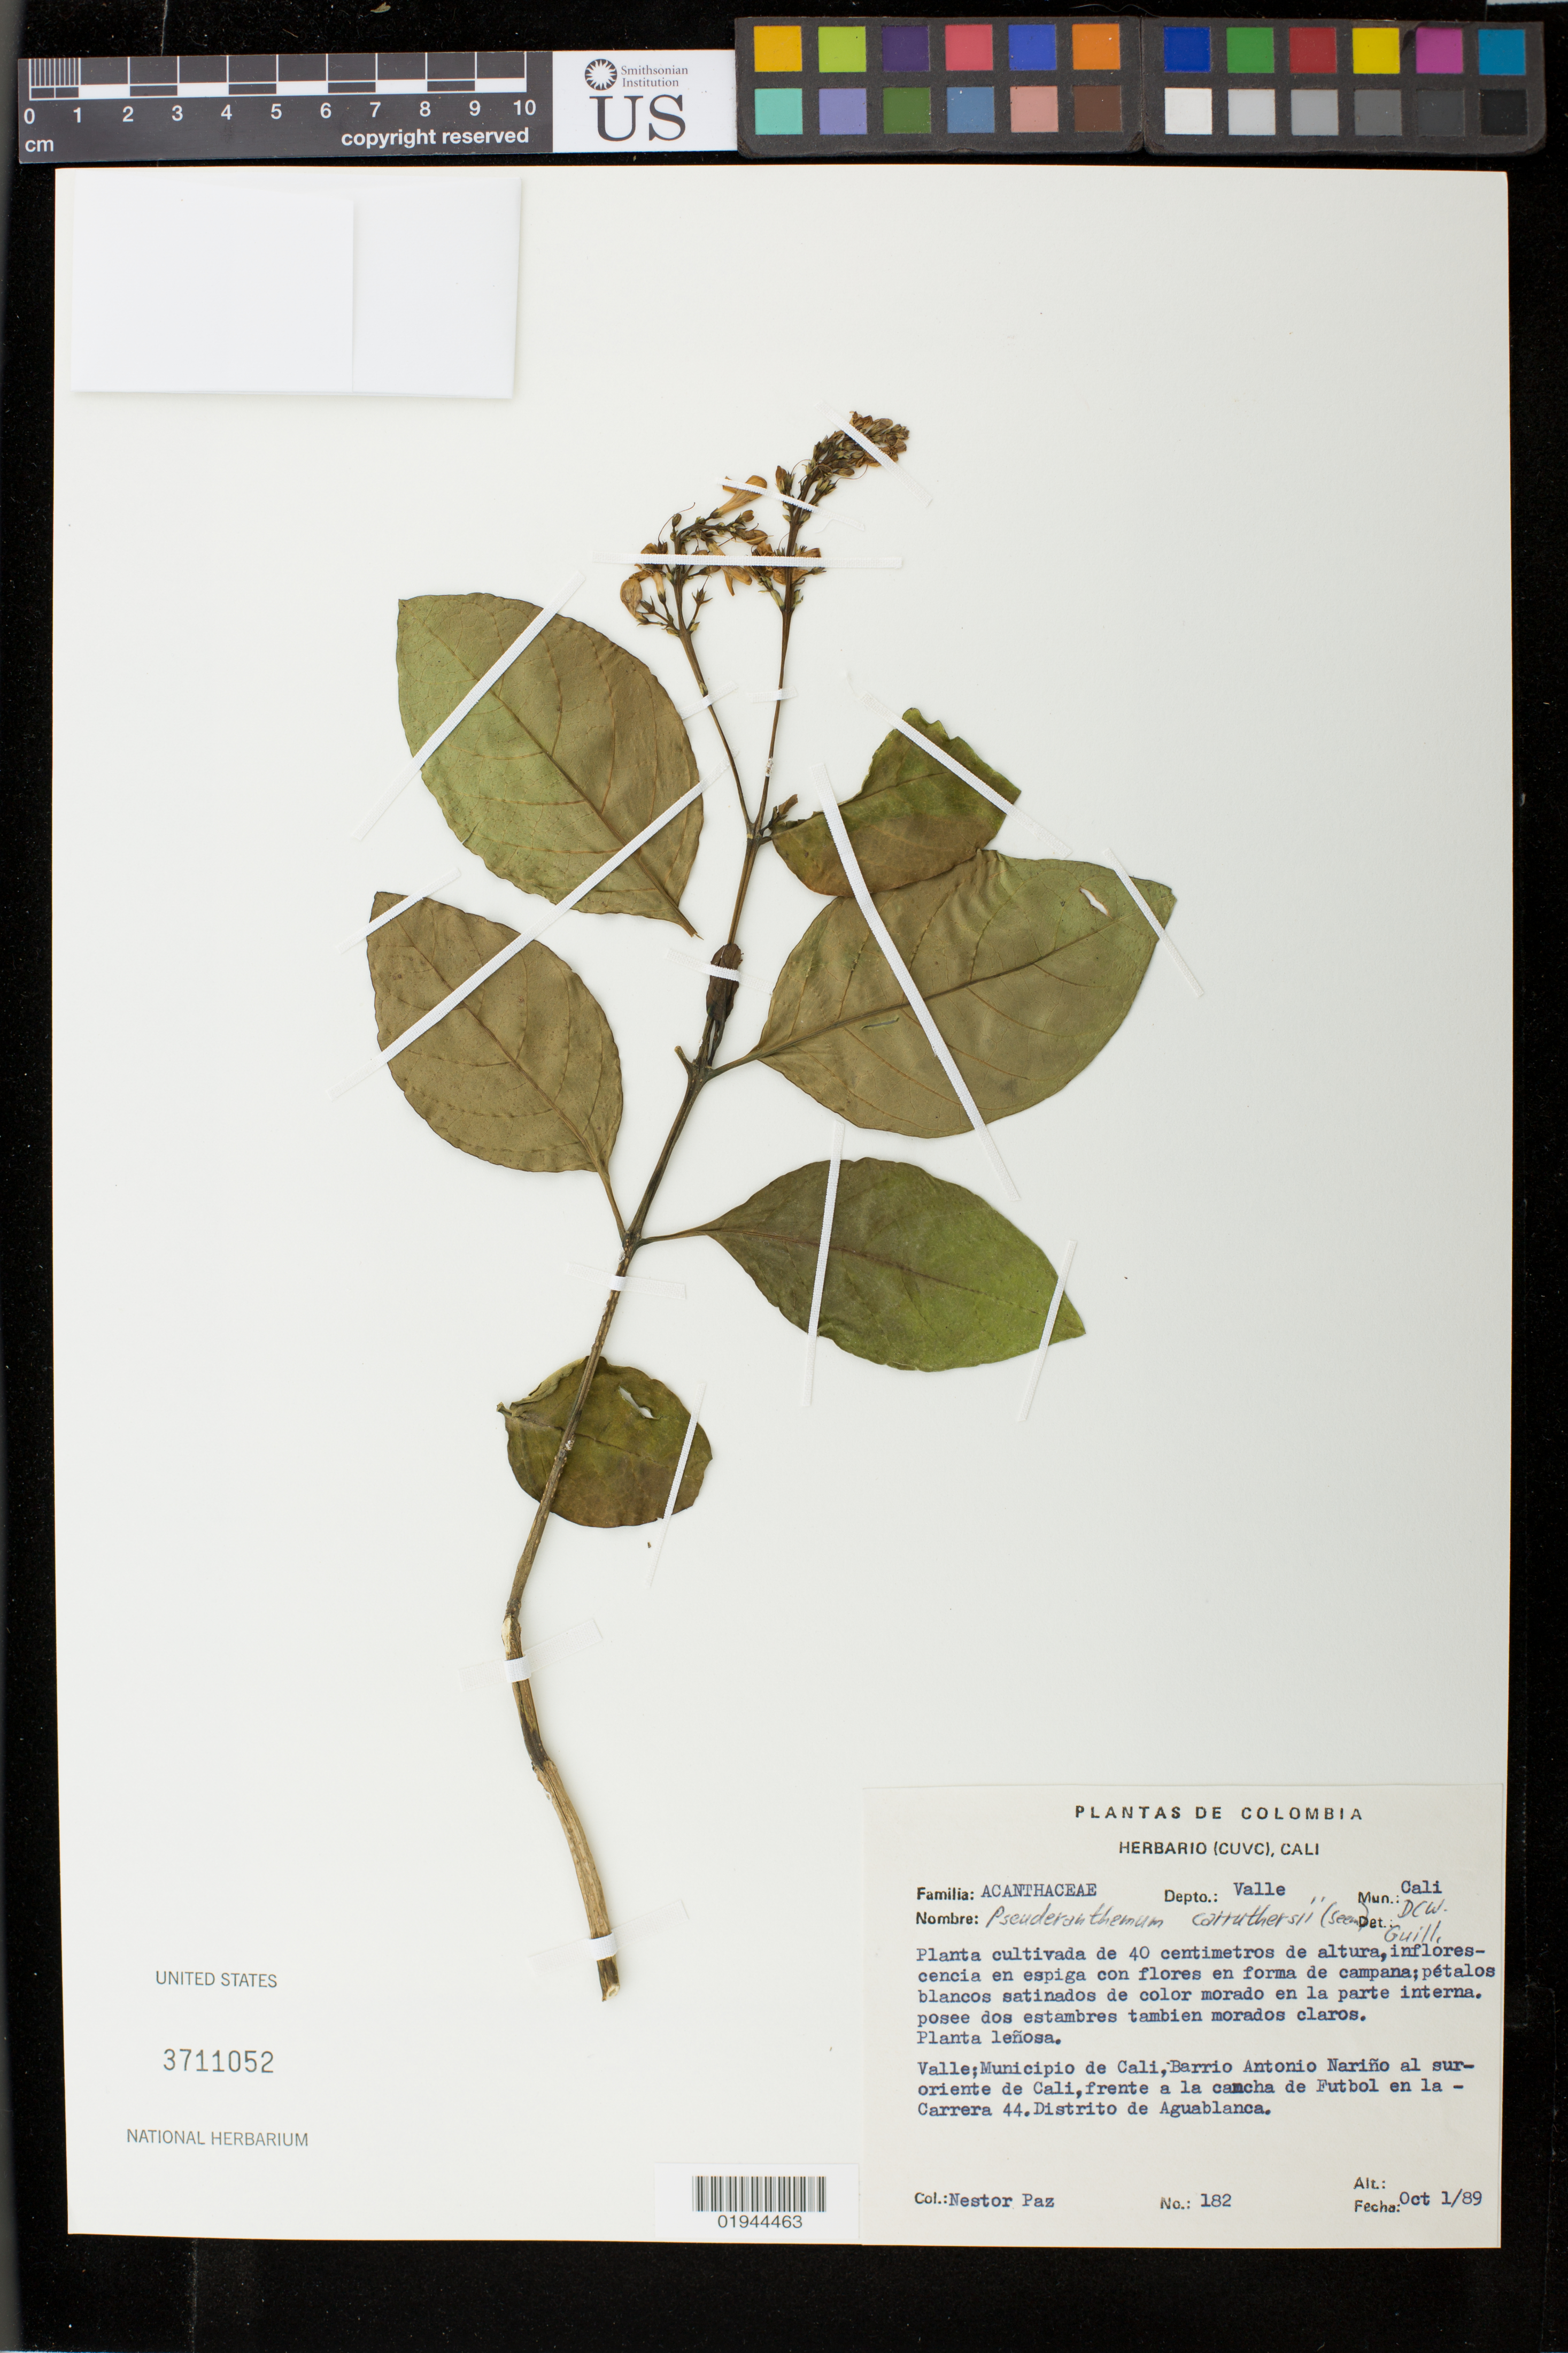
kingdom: Plantae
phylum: Tracheophyta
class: Magnoliopsida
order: Lamiales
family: Acanthaceae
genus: Pseuderanthemum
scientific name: Pseuderanthemum carruthersii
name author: (Seem.) Guillaumin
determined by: Wasshausen, Dieter C., (BOT), Smithsonian Institution - National Museum of Natural History (UNITED STATES)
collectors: N. Paz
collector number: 182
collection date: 1989-10-01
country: Colombia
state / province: Valle del Cauca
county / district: Cali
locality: Valle; Municipio de Cali, Barrio Antonio Narino al suroriente de Cali, frente a la cancha de Futbol en la Carrera 44. Distrito de Aguablanca.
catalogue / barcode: US 3711052